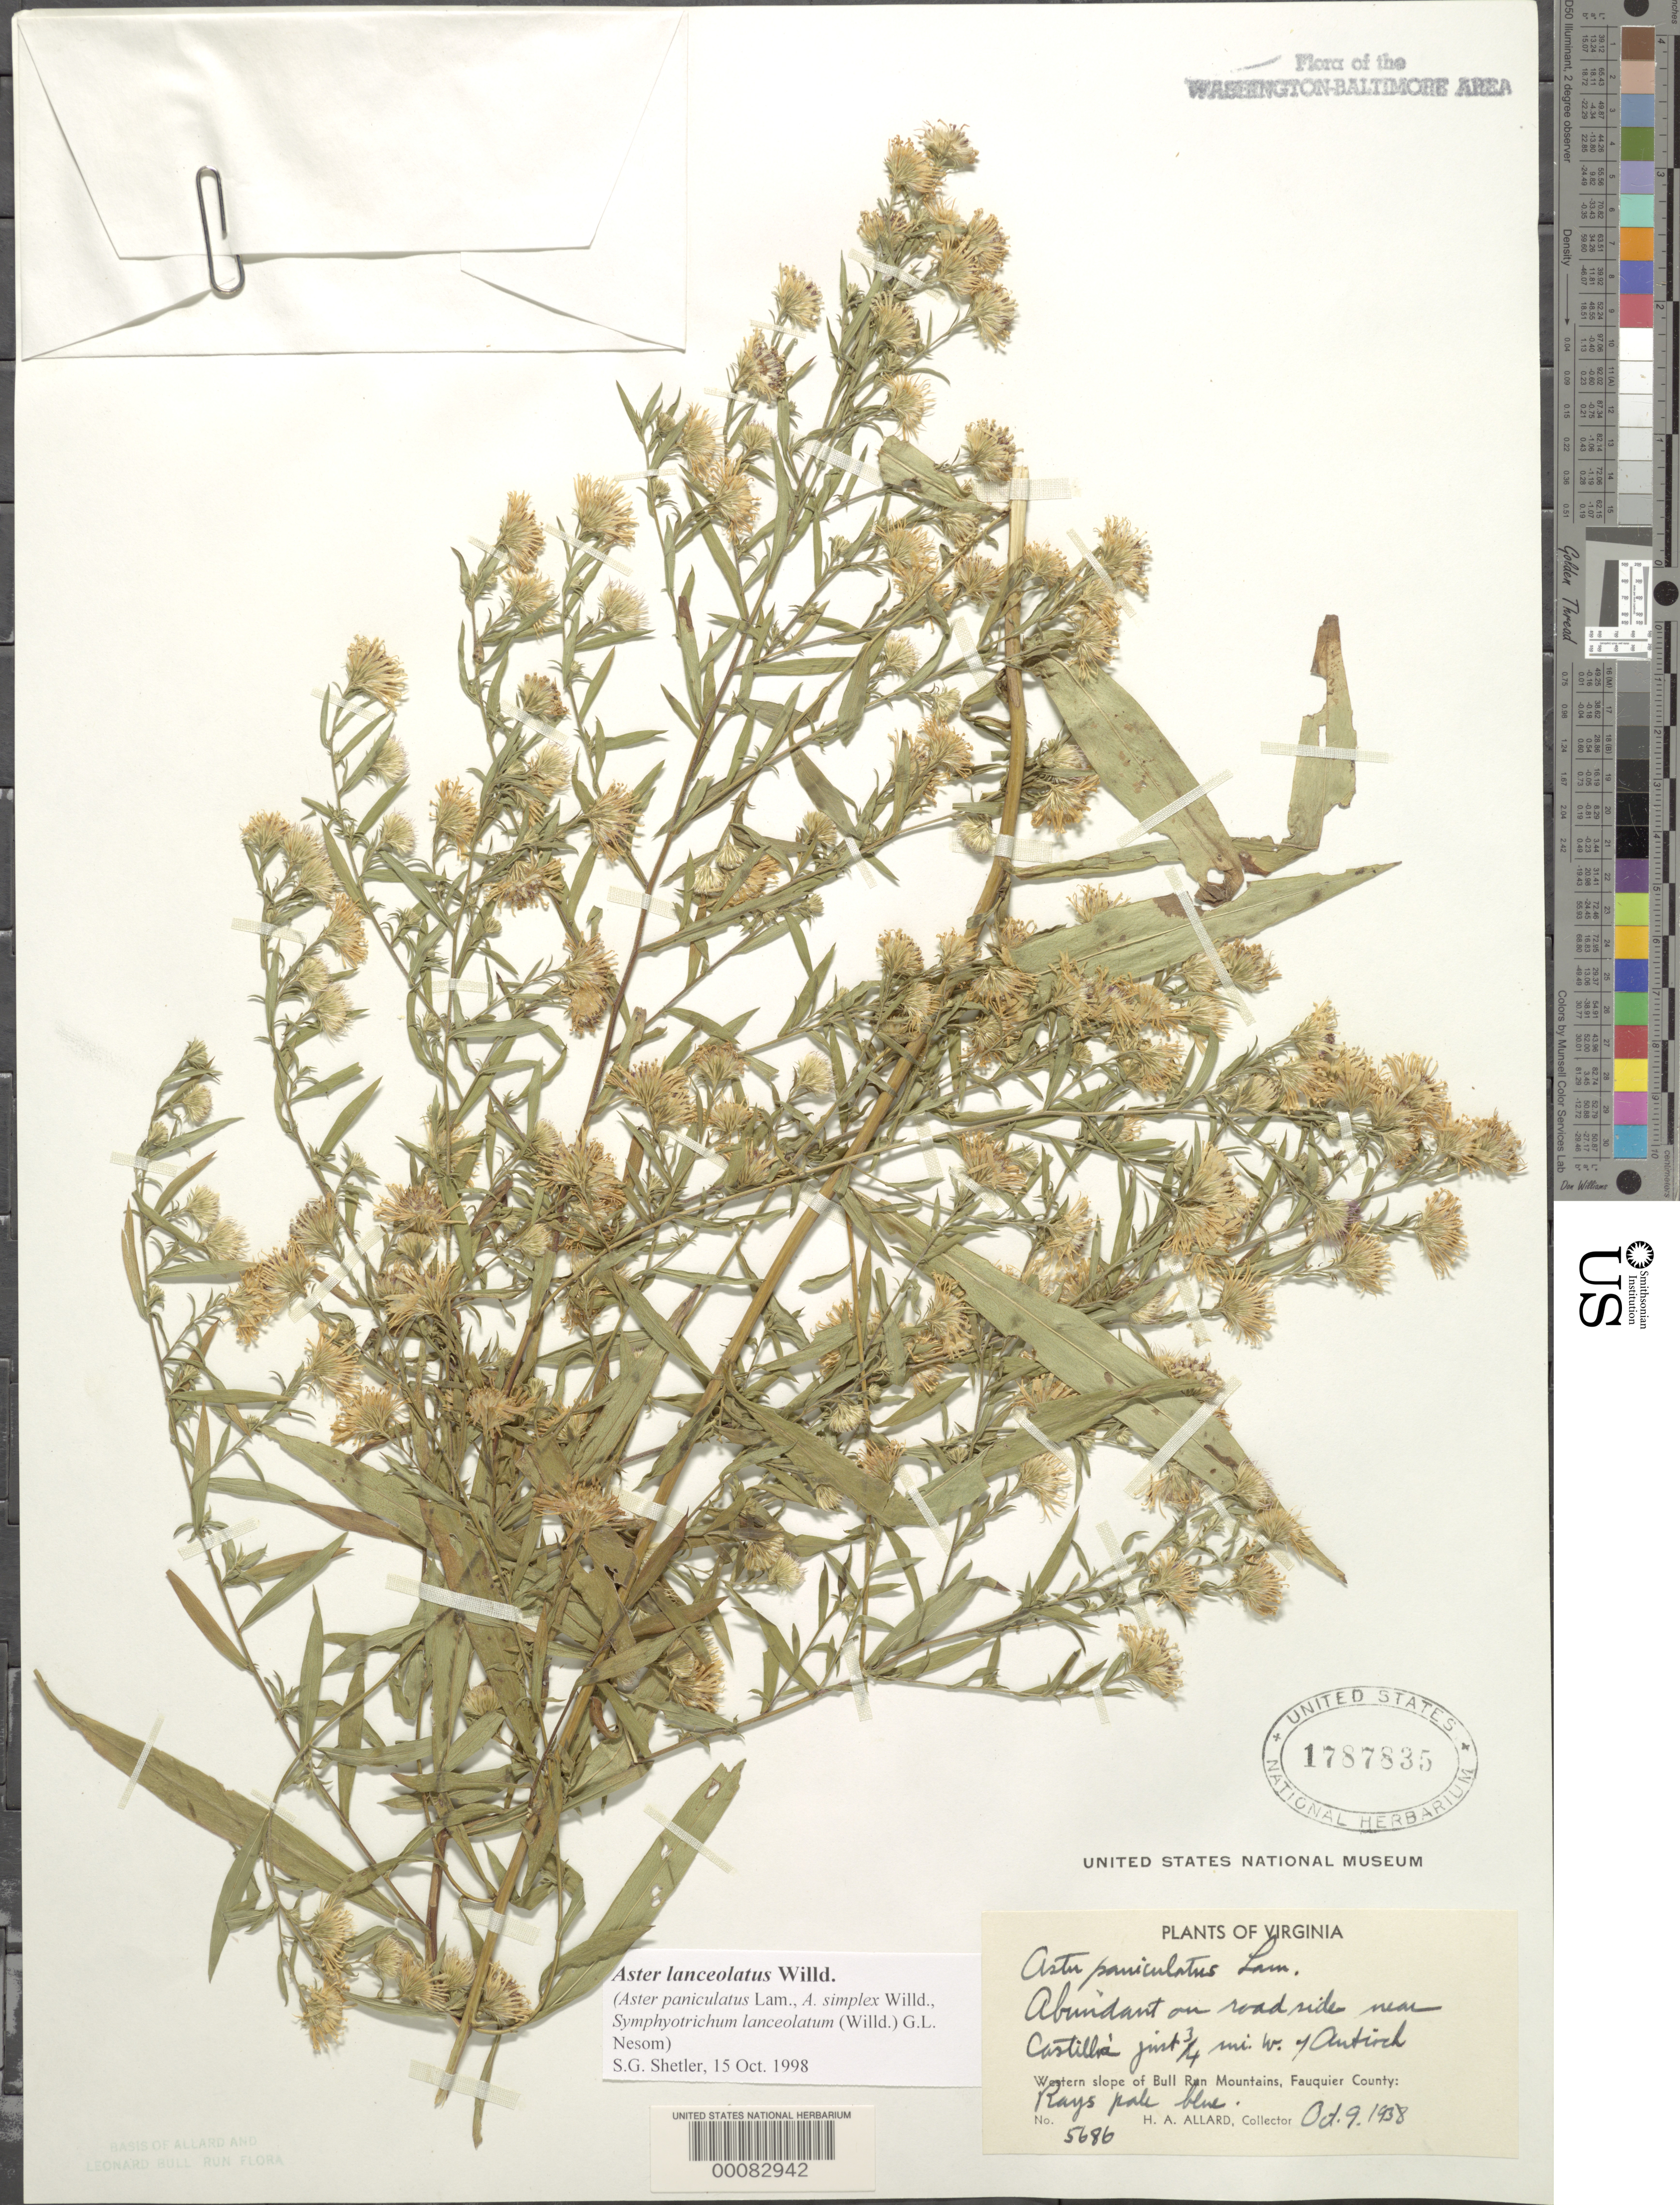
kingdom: Plantae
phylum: Tracheophyta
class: Magnoliopsida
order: Asterales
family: Asteraceae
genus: Symphyotrichum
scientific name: Symphyotrichum lanceolatum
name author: (Willd.) G.L. Nesom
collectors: H. A. Allard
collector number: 5686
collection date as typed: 09 Oct 1938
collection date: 1938-10-09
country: United States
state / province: Virginia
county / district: Fauquier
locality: West of Antioch near Castellos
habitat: Roadside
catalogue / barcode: US 1787835